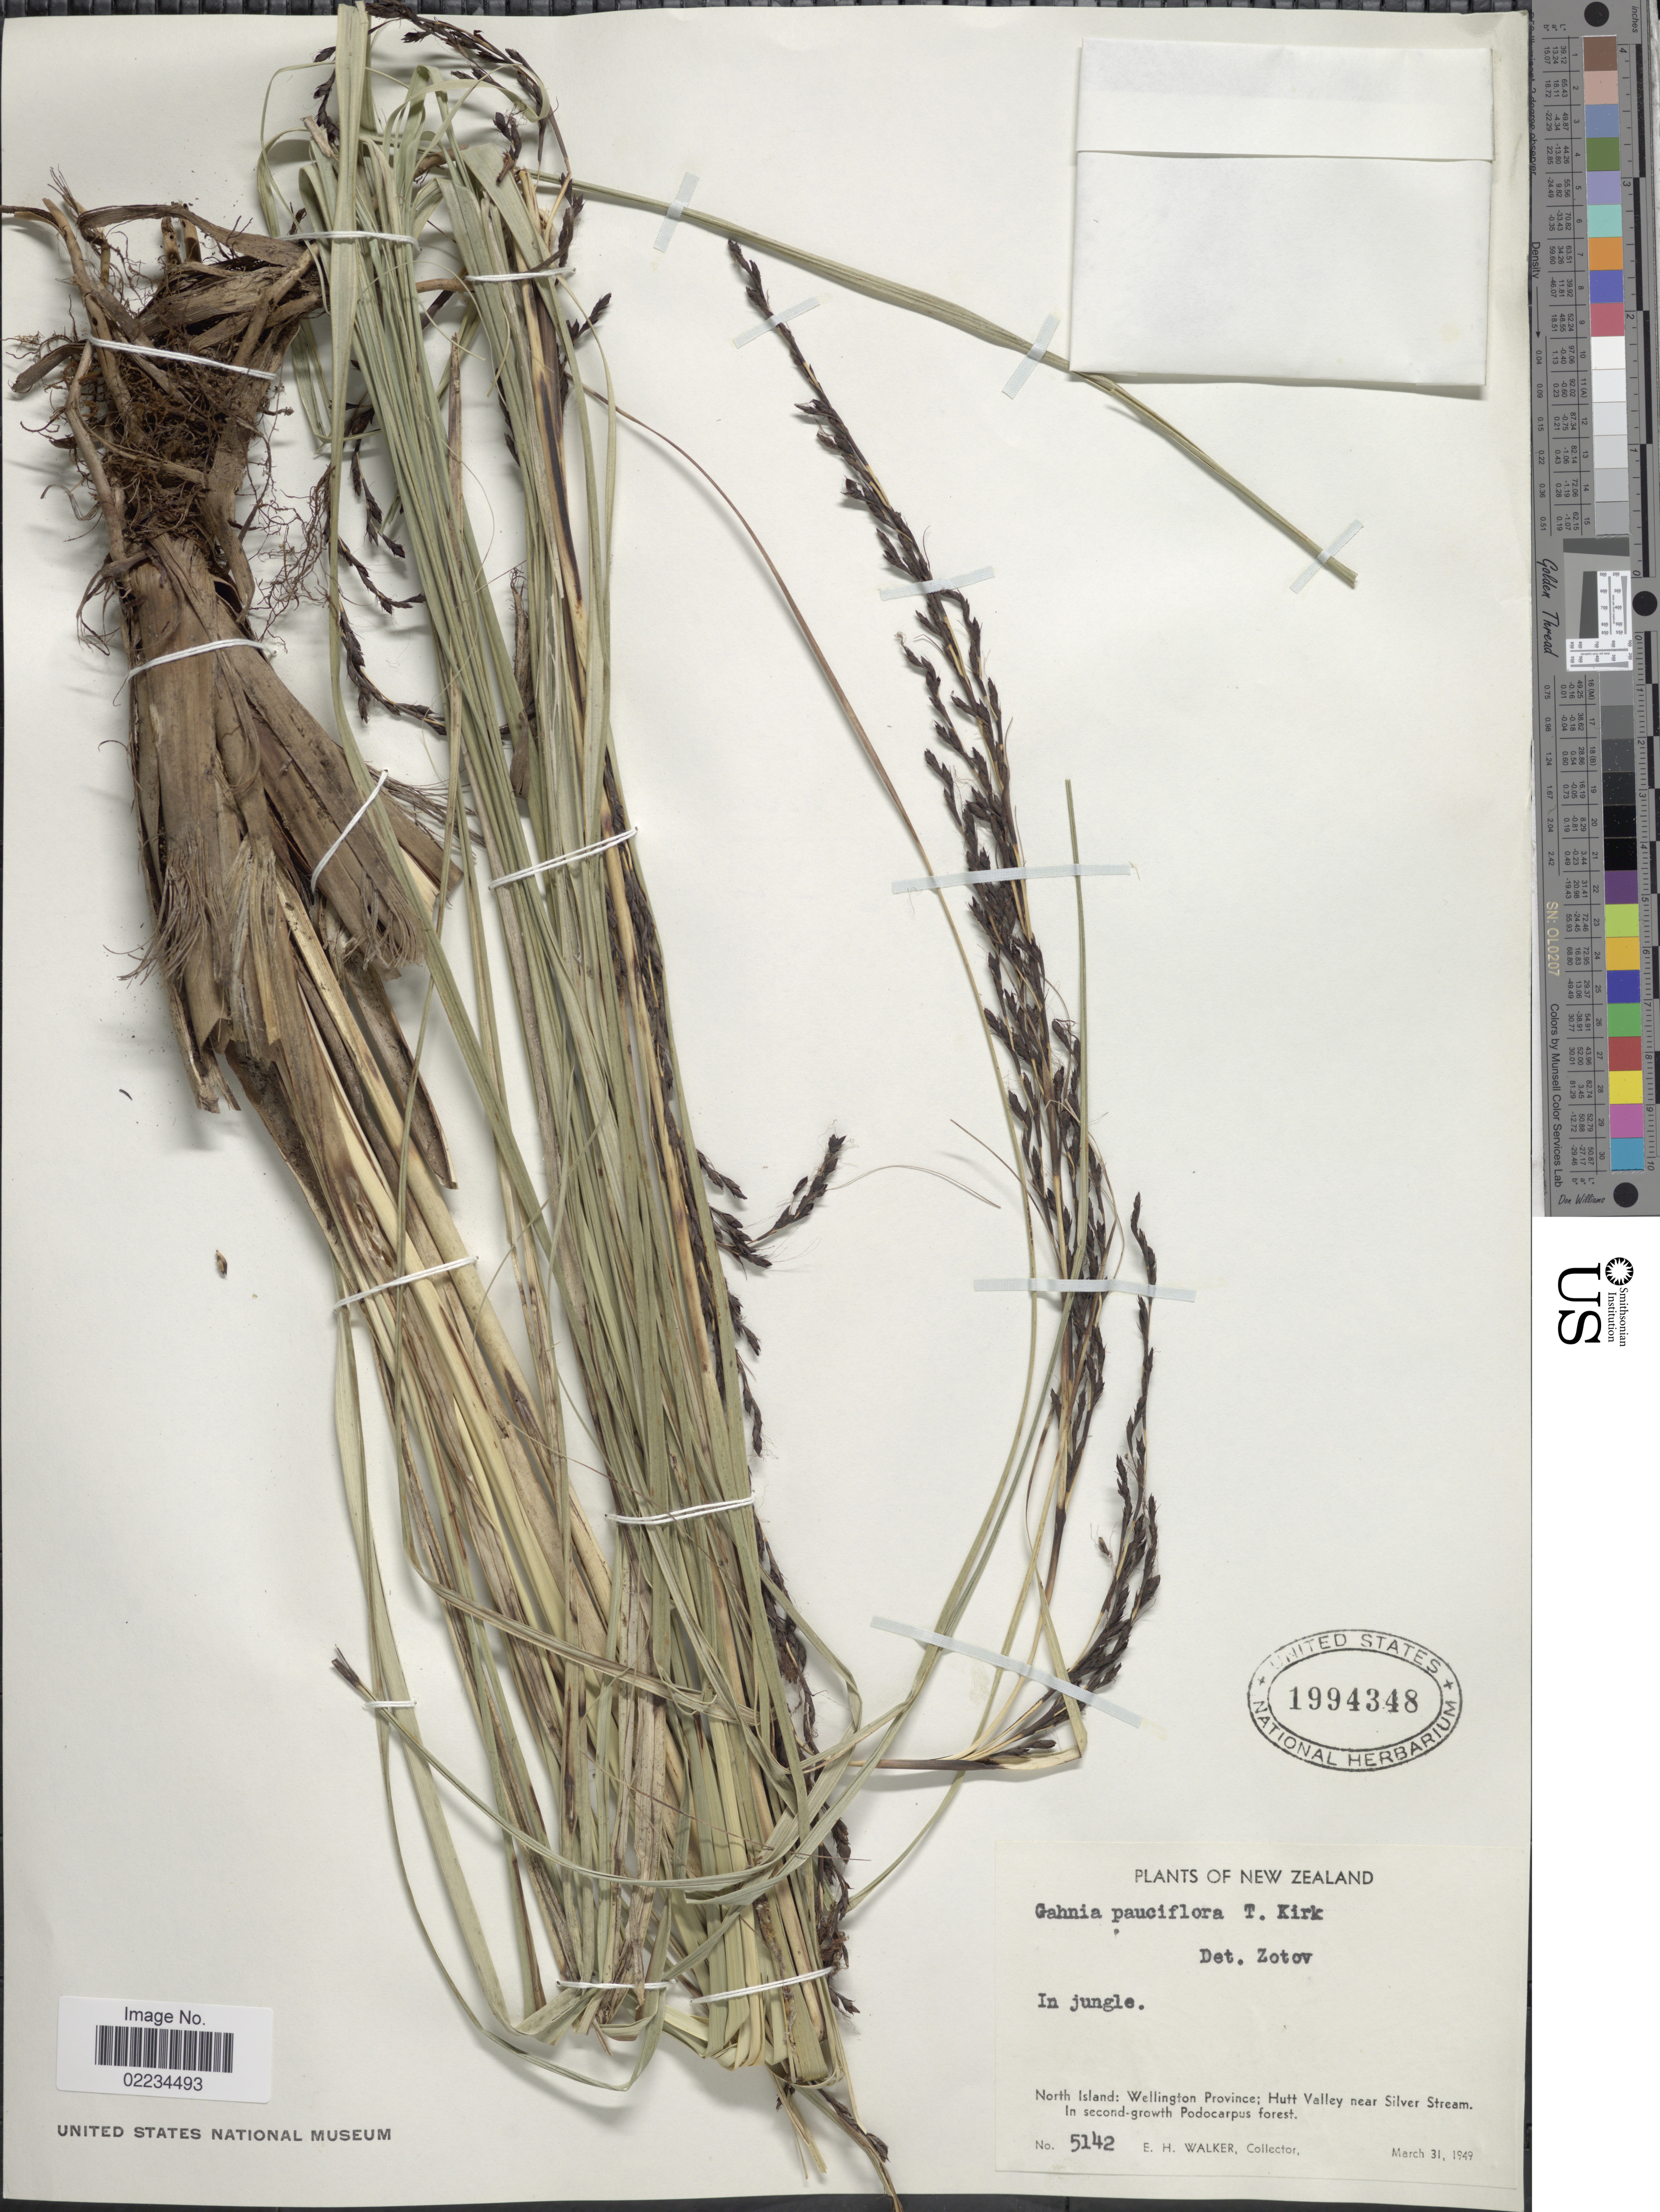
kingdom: Plantae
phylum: Tracheophyta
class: Liliopsida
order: Poales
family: Cyperaceae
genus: Gahnia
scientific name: Gahnia pauciflora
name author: Kirk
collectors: E. H. Walker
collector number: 5142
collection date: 1949-03-31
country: New Zealand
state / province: Wellington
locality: In jungle, North Island; Hutt Valley near Silver Stream.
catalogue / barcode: US 1994348